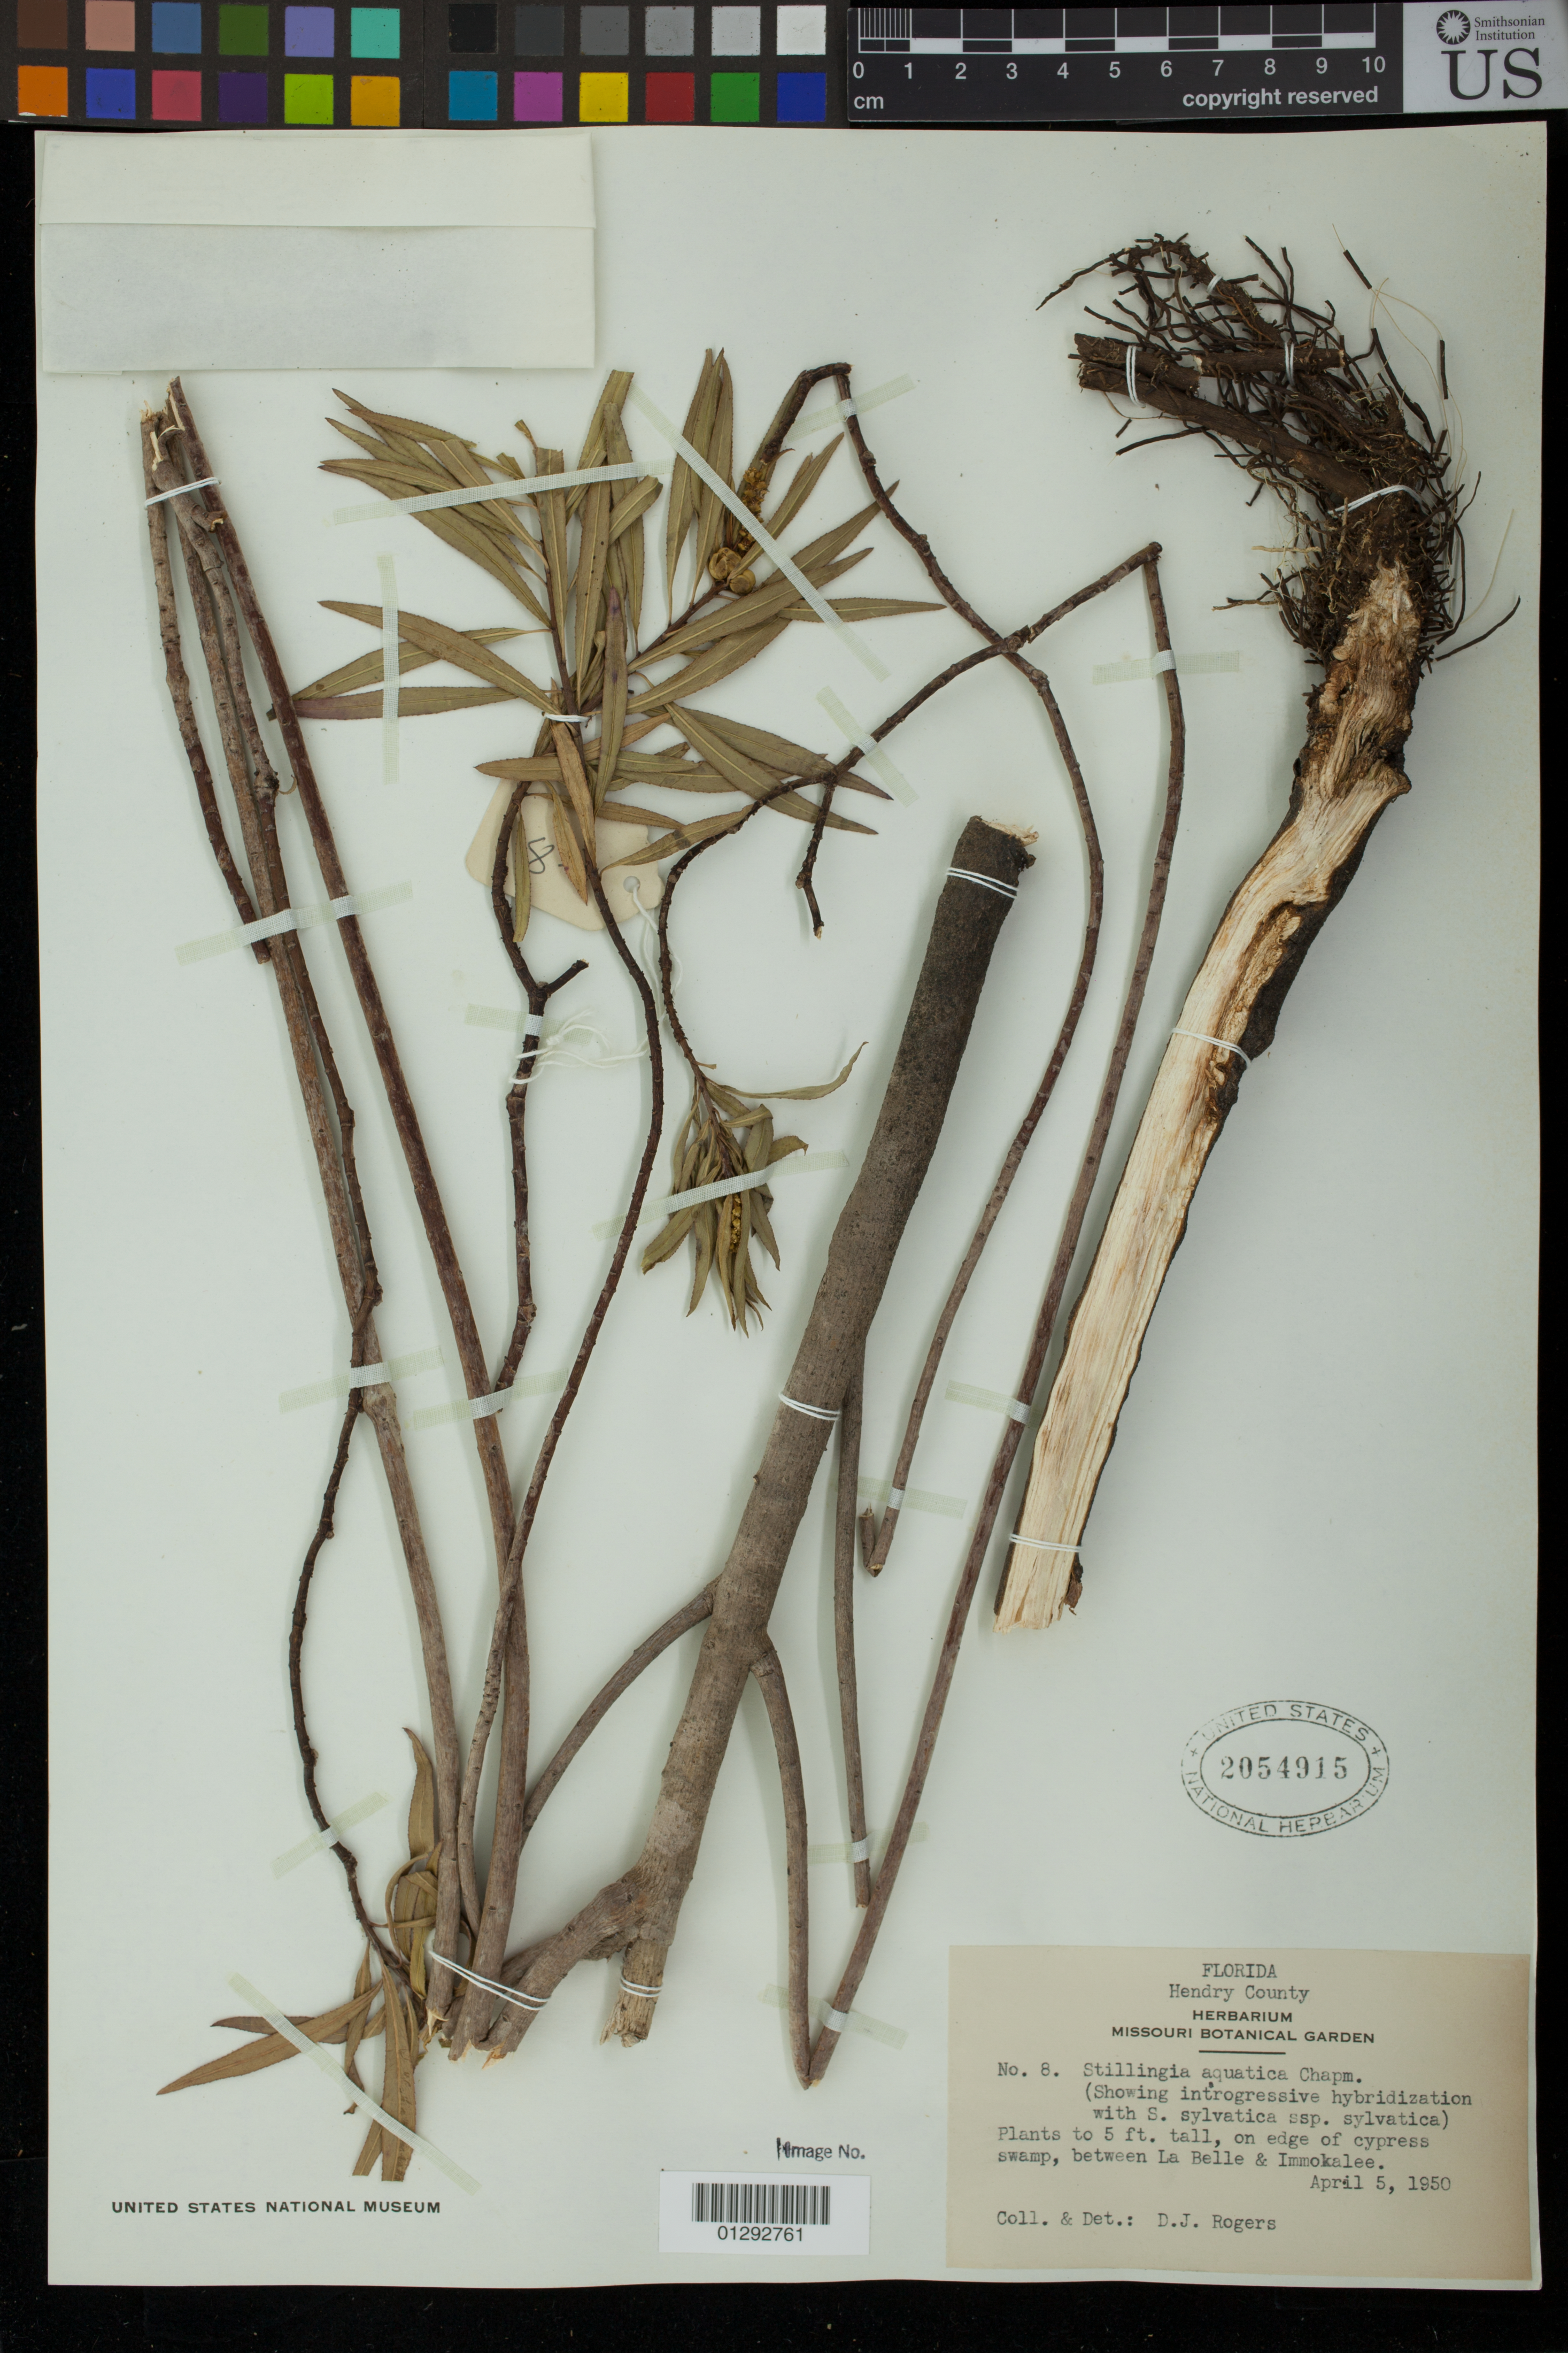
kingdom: Plantae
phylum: Tracheophyta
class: Magnoliopsida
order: Malpighiales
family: Euphorbiaceae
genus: Stillingia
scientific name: Stillingia aquatica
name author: Chapm.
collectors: D. J. Rogers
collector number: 8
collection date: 1950-04-05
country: United States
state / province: Florida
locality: Hendry County: between La Belle & Immokalee.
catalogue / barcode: US 2054915